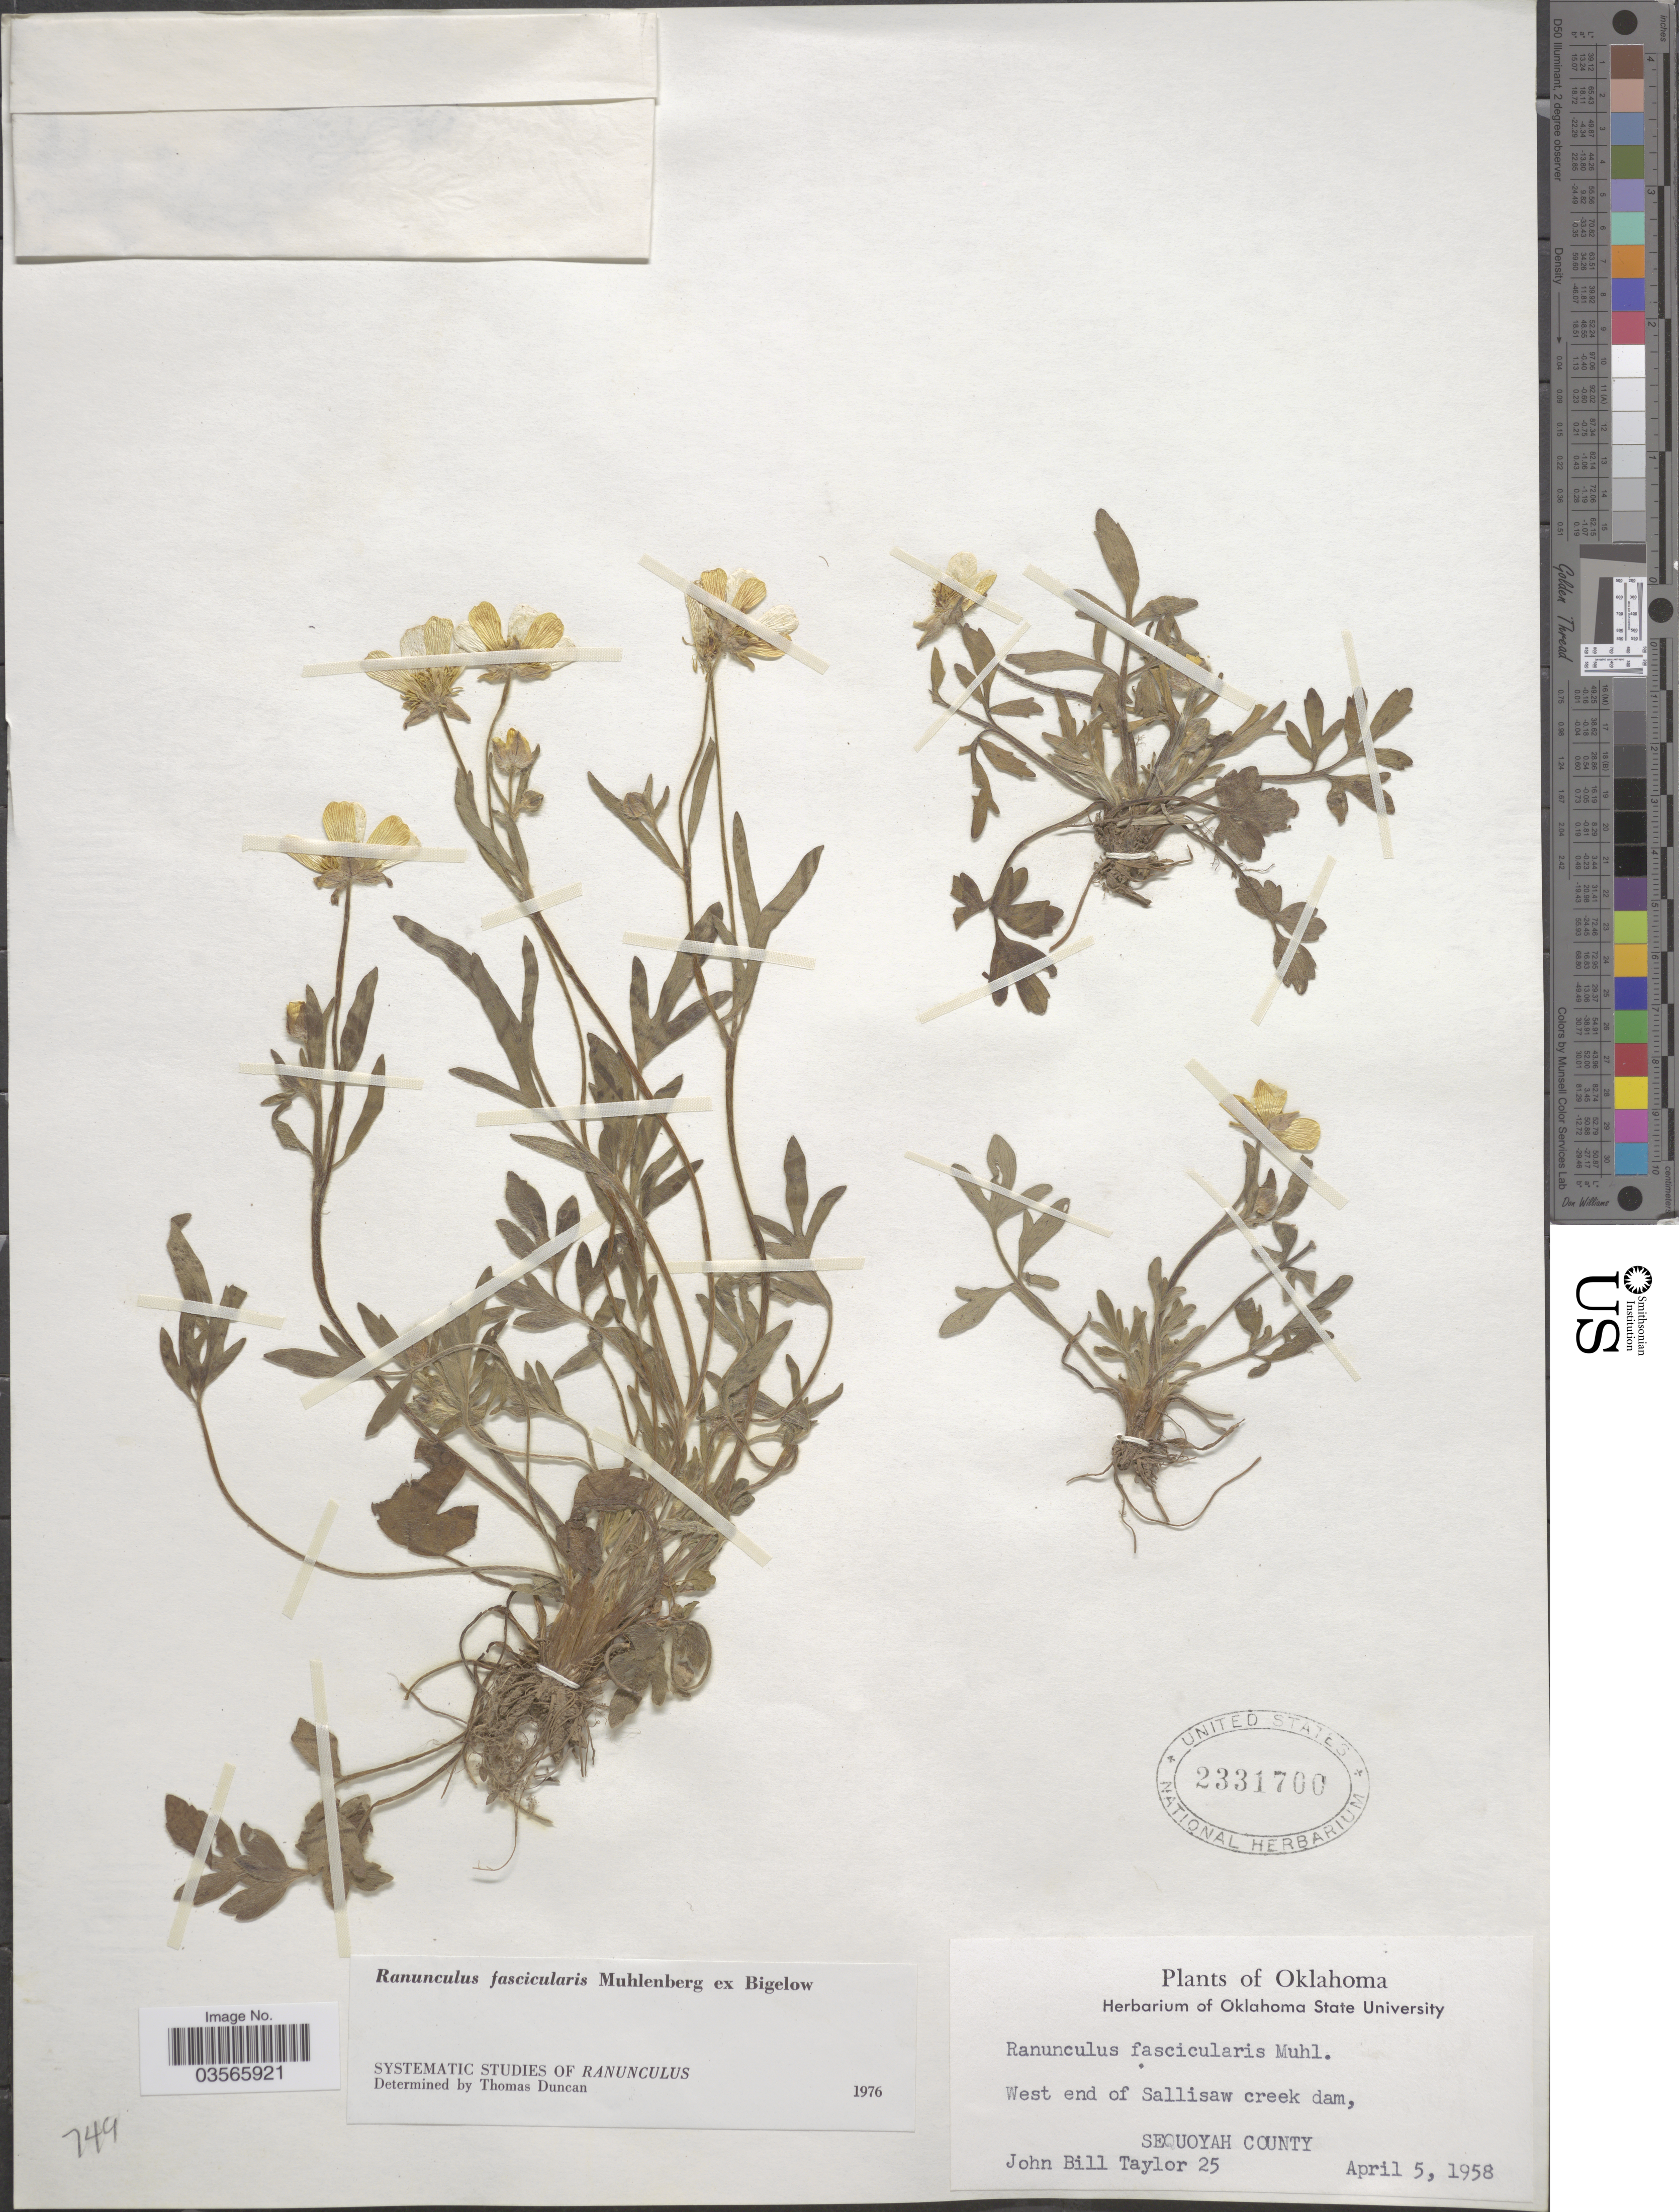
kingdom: Plantae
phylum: Tracheophyta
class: Magnoliopsida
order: Ranunculales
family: Ranunculaceae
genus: Ranunculus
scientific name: Ranunculus fascicularis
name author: Muhl. ex Bigelow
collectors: J. Taylor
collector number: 25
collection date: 1958-04-05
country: United States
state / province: Oklahoma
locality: West end of Sallisaw creek dam, Sequoyah County.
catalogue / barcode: US 2331700